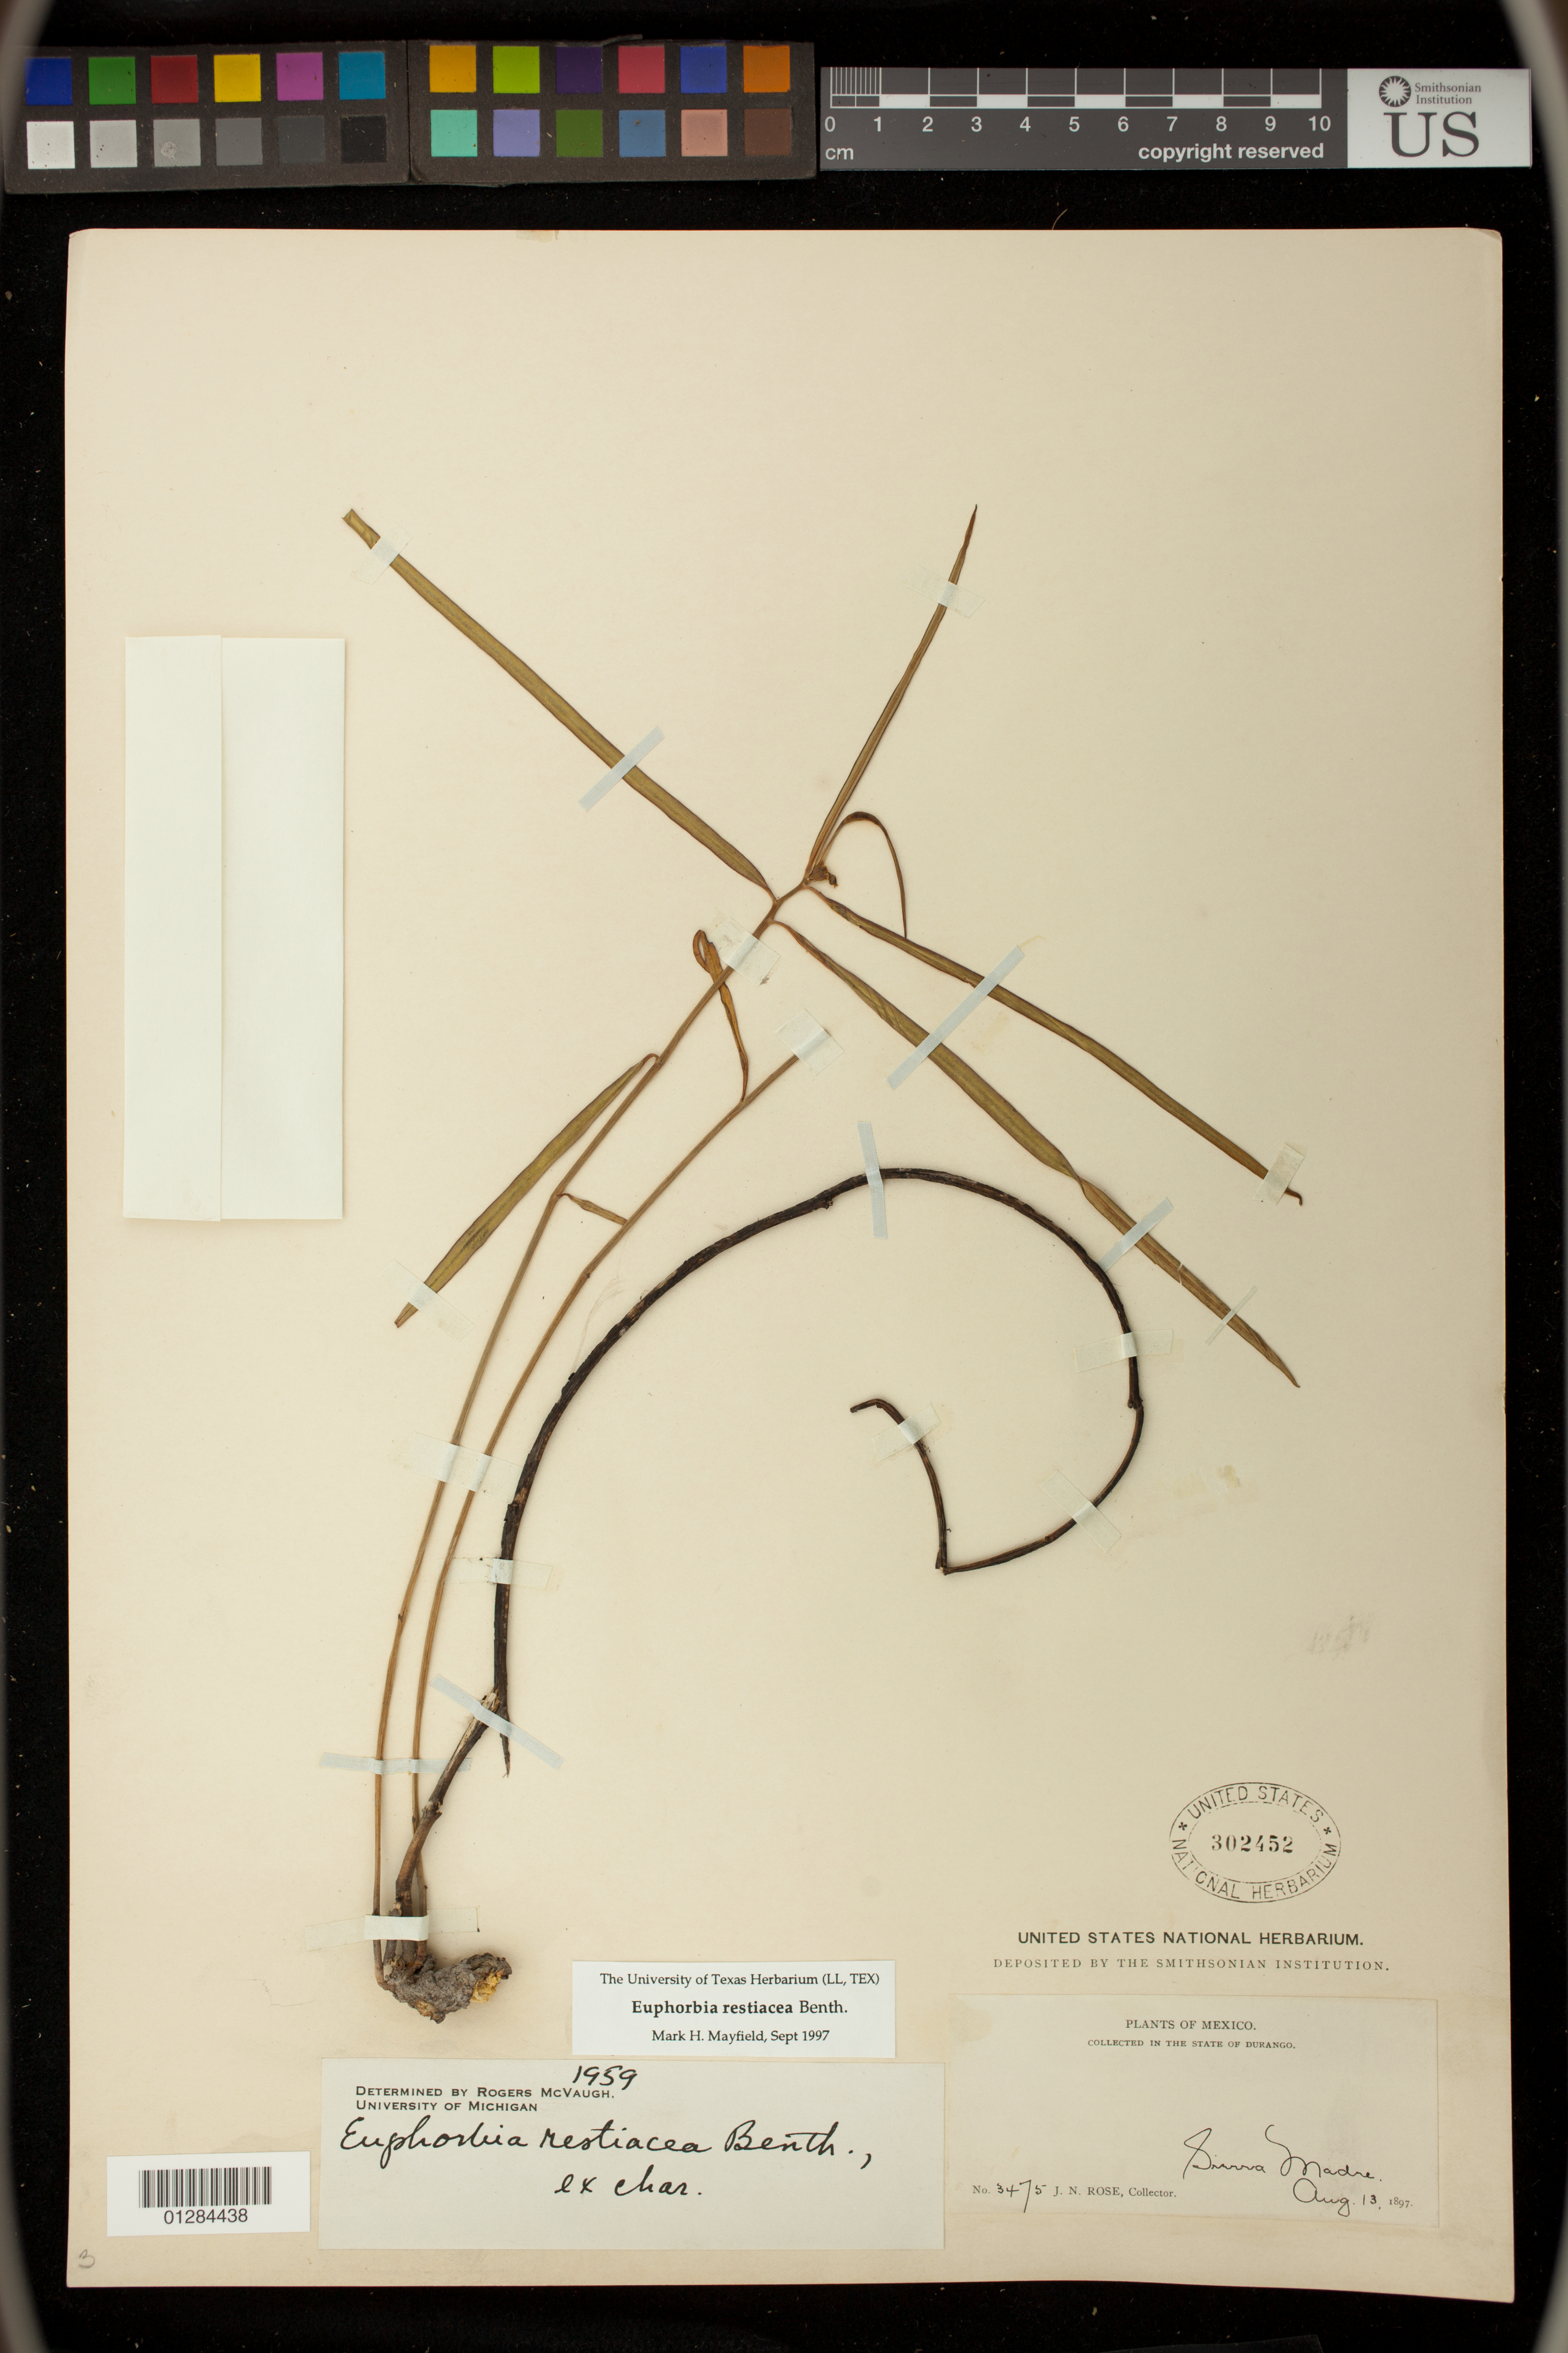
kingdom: Plantae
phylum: Tracheophyta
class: Magnoliopsida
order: Malpighiales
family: Euphorbiaceae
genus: Euphorbia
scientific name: Euphorbia restiacea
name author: Benth.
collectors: J. N. Rose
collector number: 3475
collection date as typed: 13 Aug 1897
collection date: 1897-08-13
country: Mexico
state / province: Durango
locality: Sierra Madre.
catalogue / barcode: US 302452